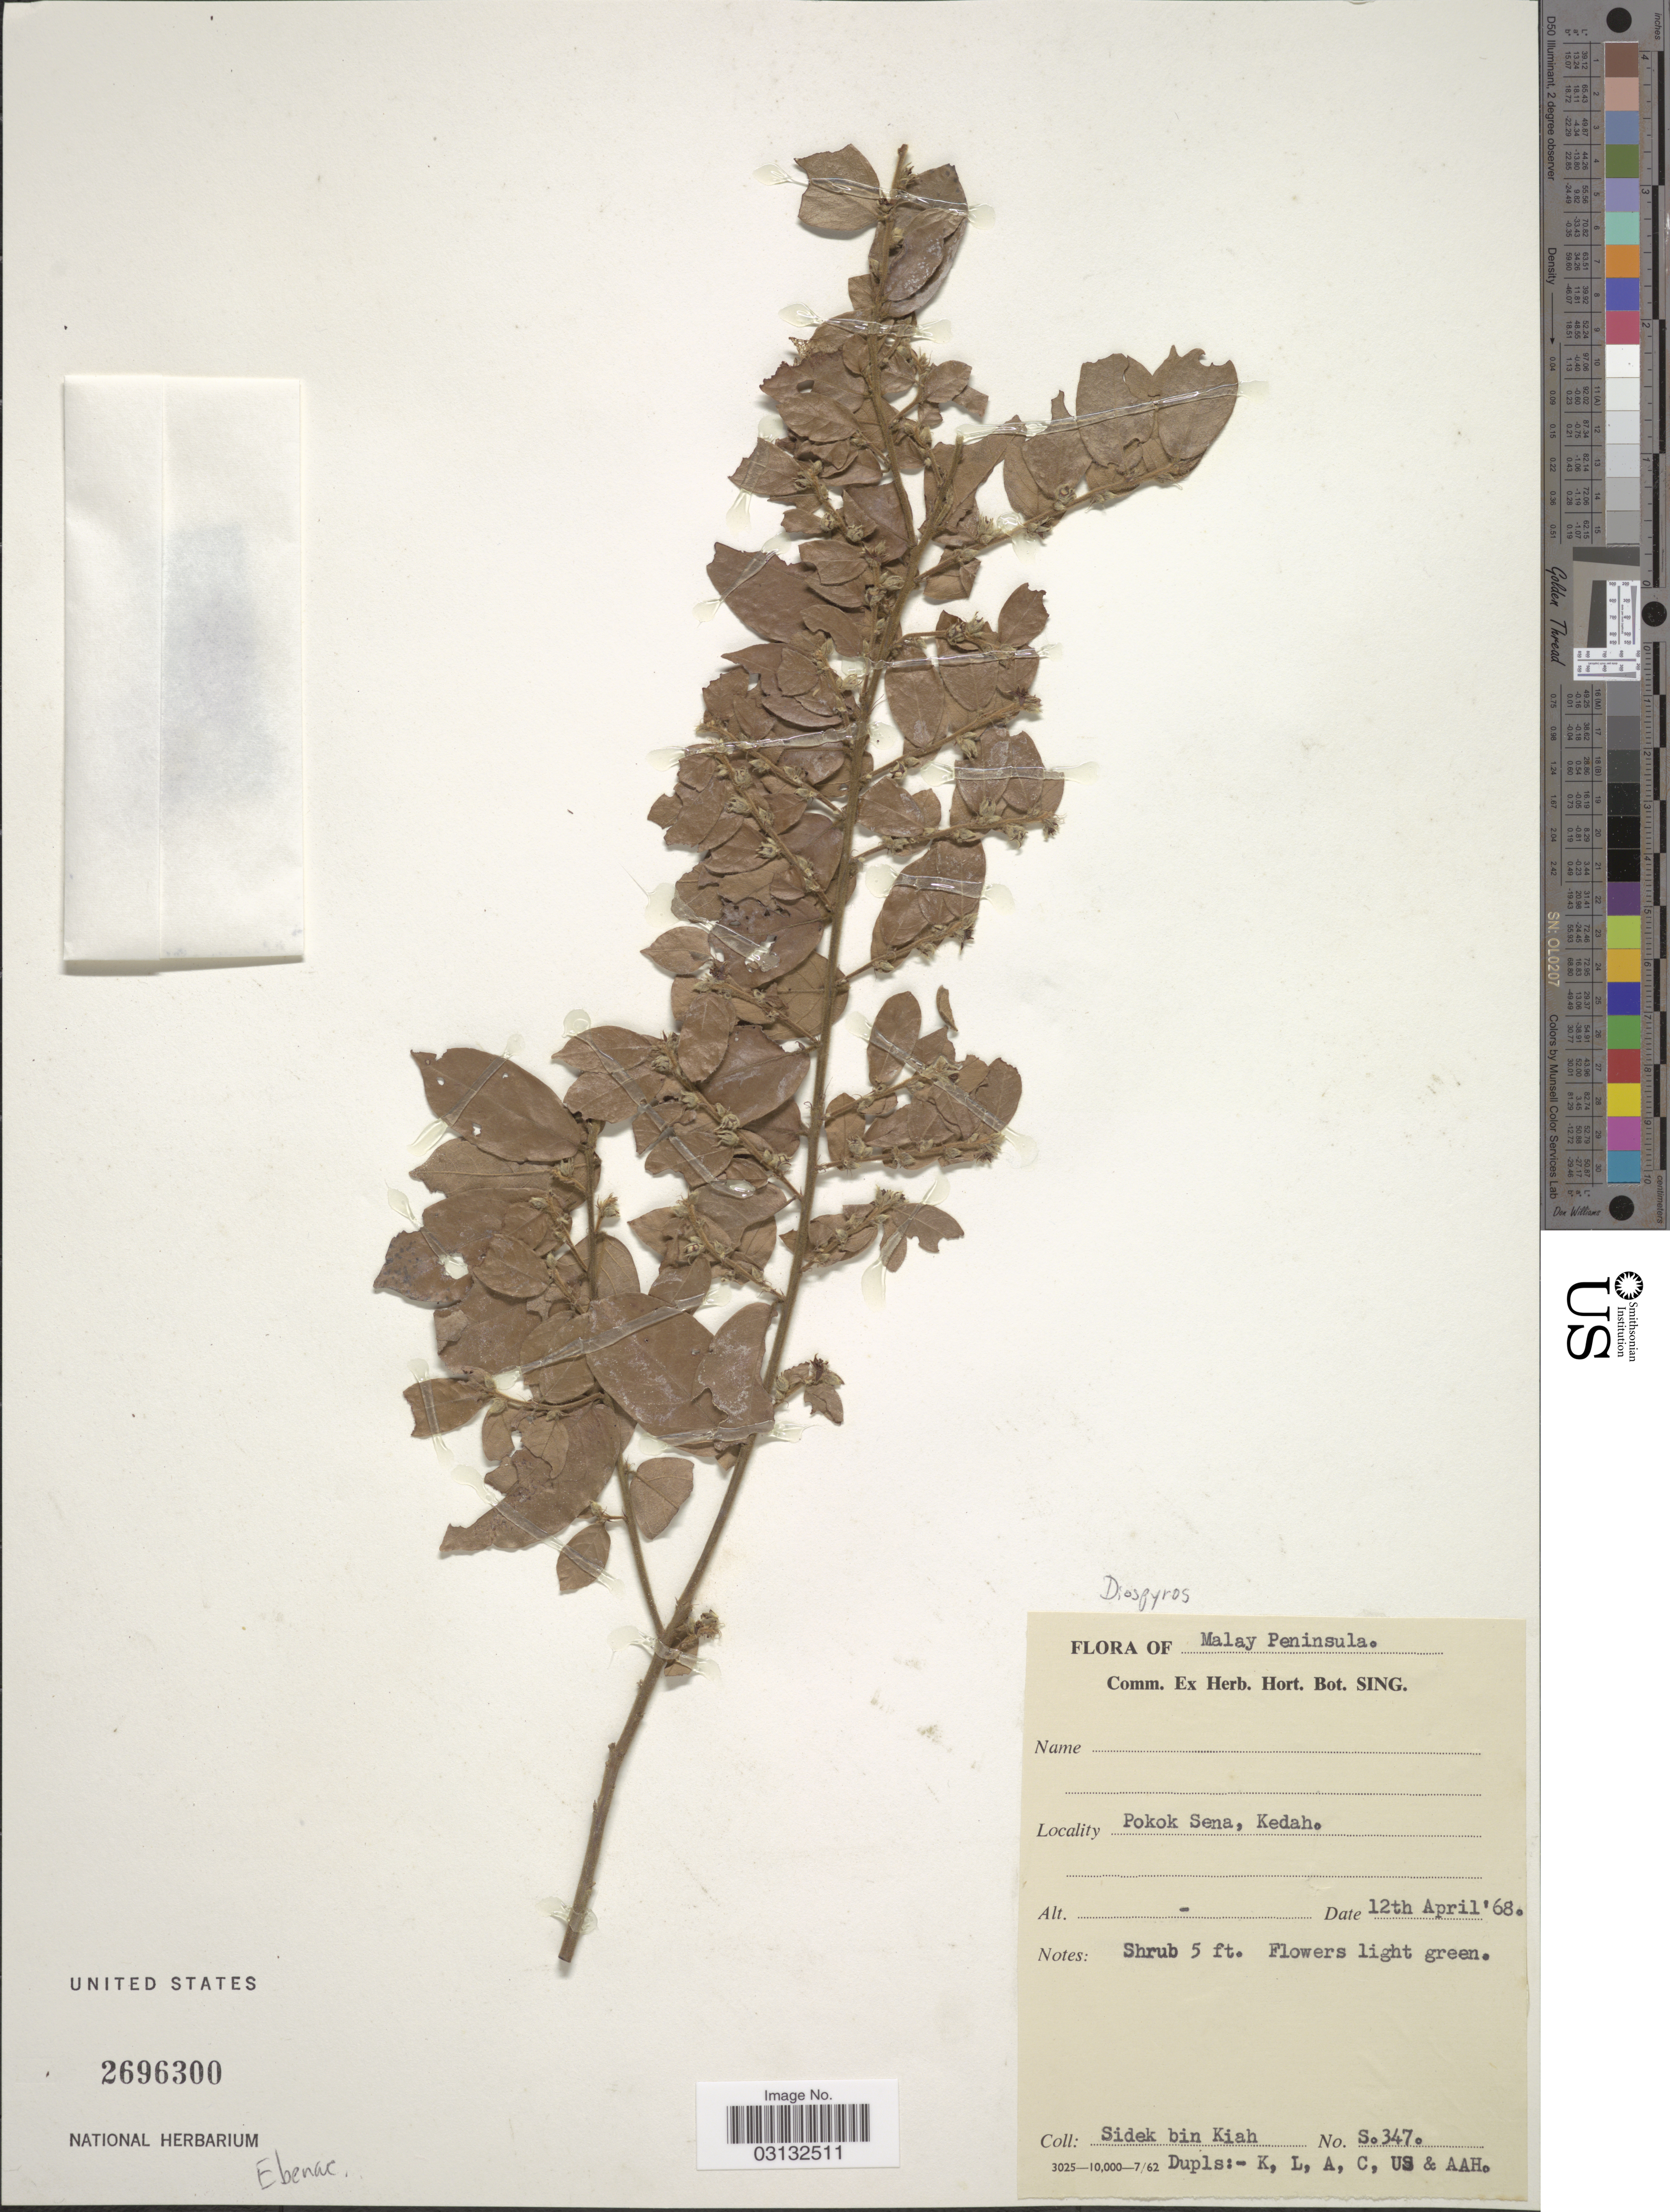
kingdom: Plantae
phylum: Tracheophyta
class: Magnoliopsida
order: Ericales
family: Ebenaceae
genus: Diospyros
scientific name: Diospyros sp.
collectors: Sidek Bin Kiah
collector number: S347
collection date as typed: Transcribed d/m/y: 12/4/68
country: Malaysia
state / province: Kedah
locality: Malay Peninsula. Pokok Sena.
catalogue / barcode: US 2696300